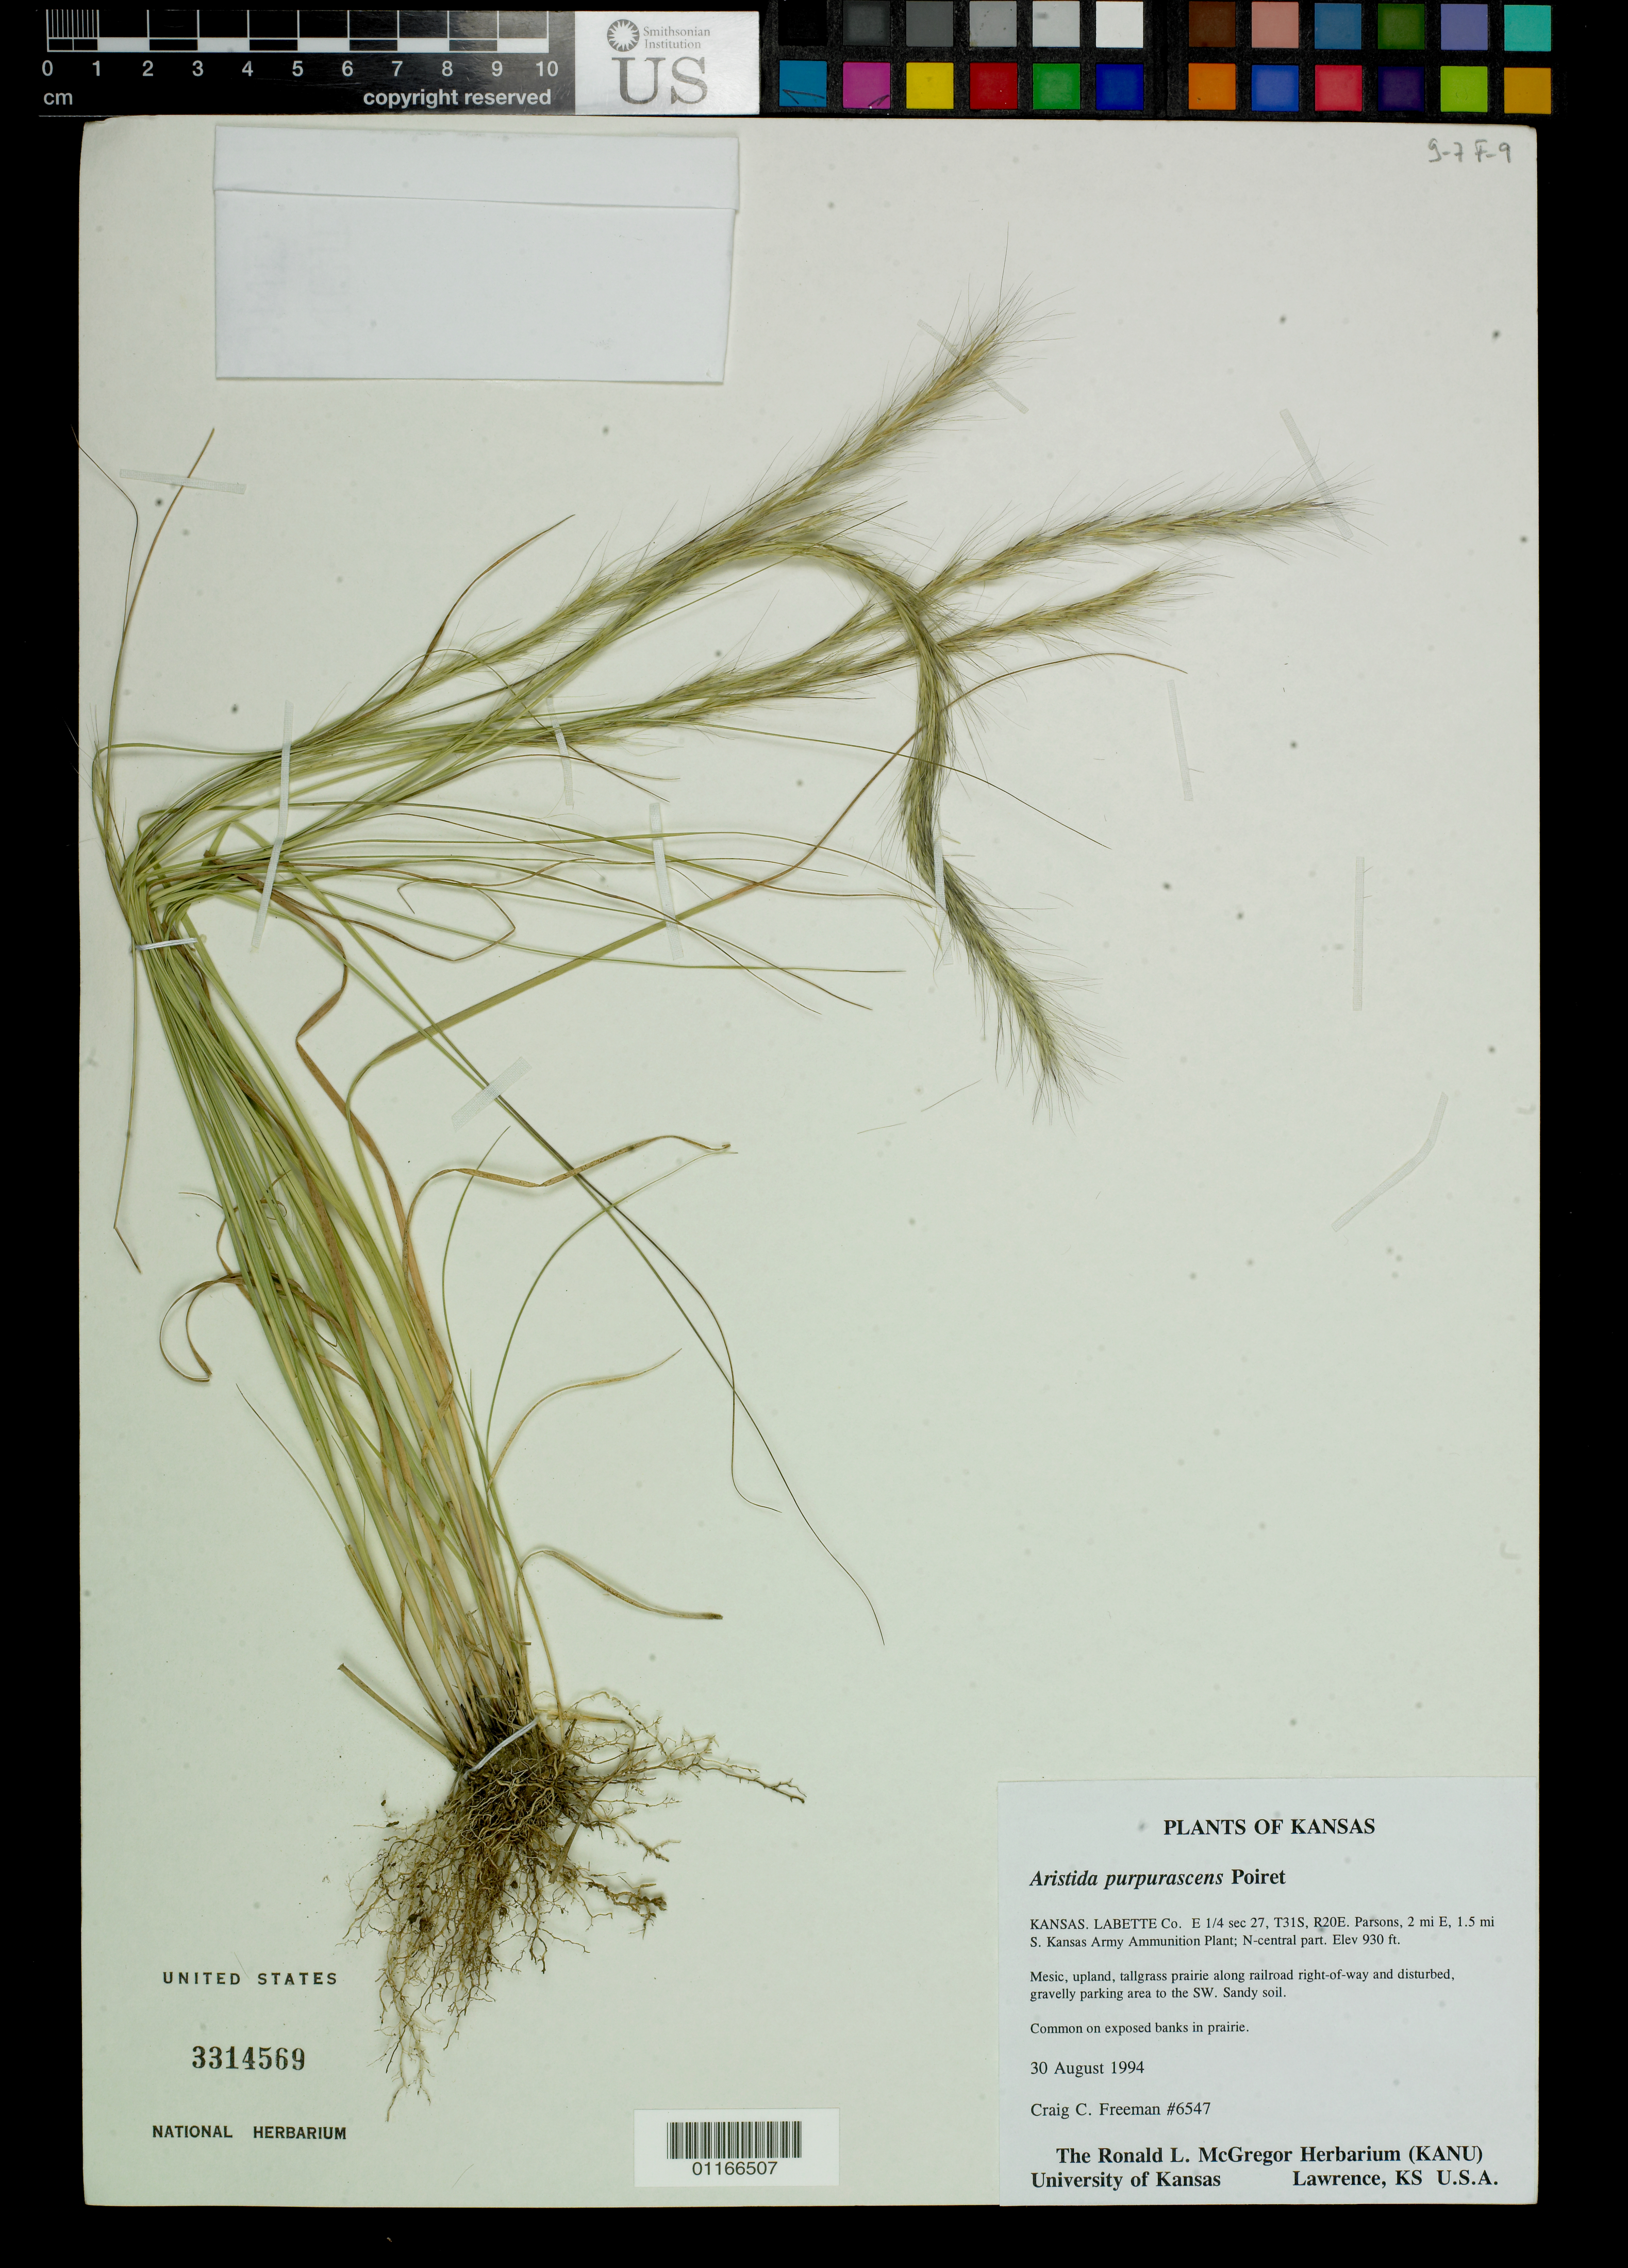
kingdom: Plantae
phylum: Tracheophyta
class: Liliopsida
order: Poales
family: Poaceae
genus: Aristida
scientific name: Aristida purpurascens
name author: Poir.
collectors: C. C. Freeman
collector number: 6547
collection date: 1994-08-30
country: United States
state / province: Kansas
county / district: Labette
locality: E 1/4 sec 27, T31S, R20E. Parsons, 2 mi E, 1.5 mi S Kansas Army Ammunition Plant; N-central part.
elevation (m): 283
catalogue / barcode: US 3314569